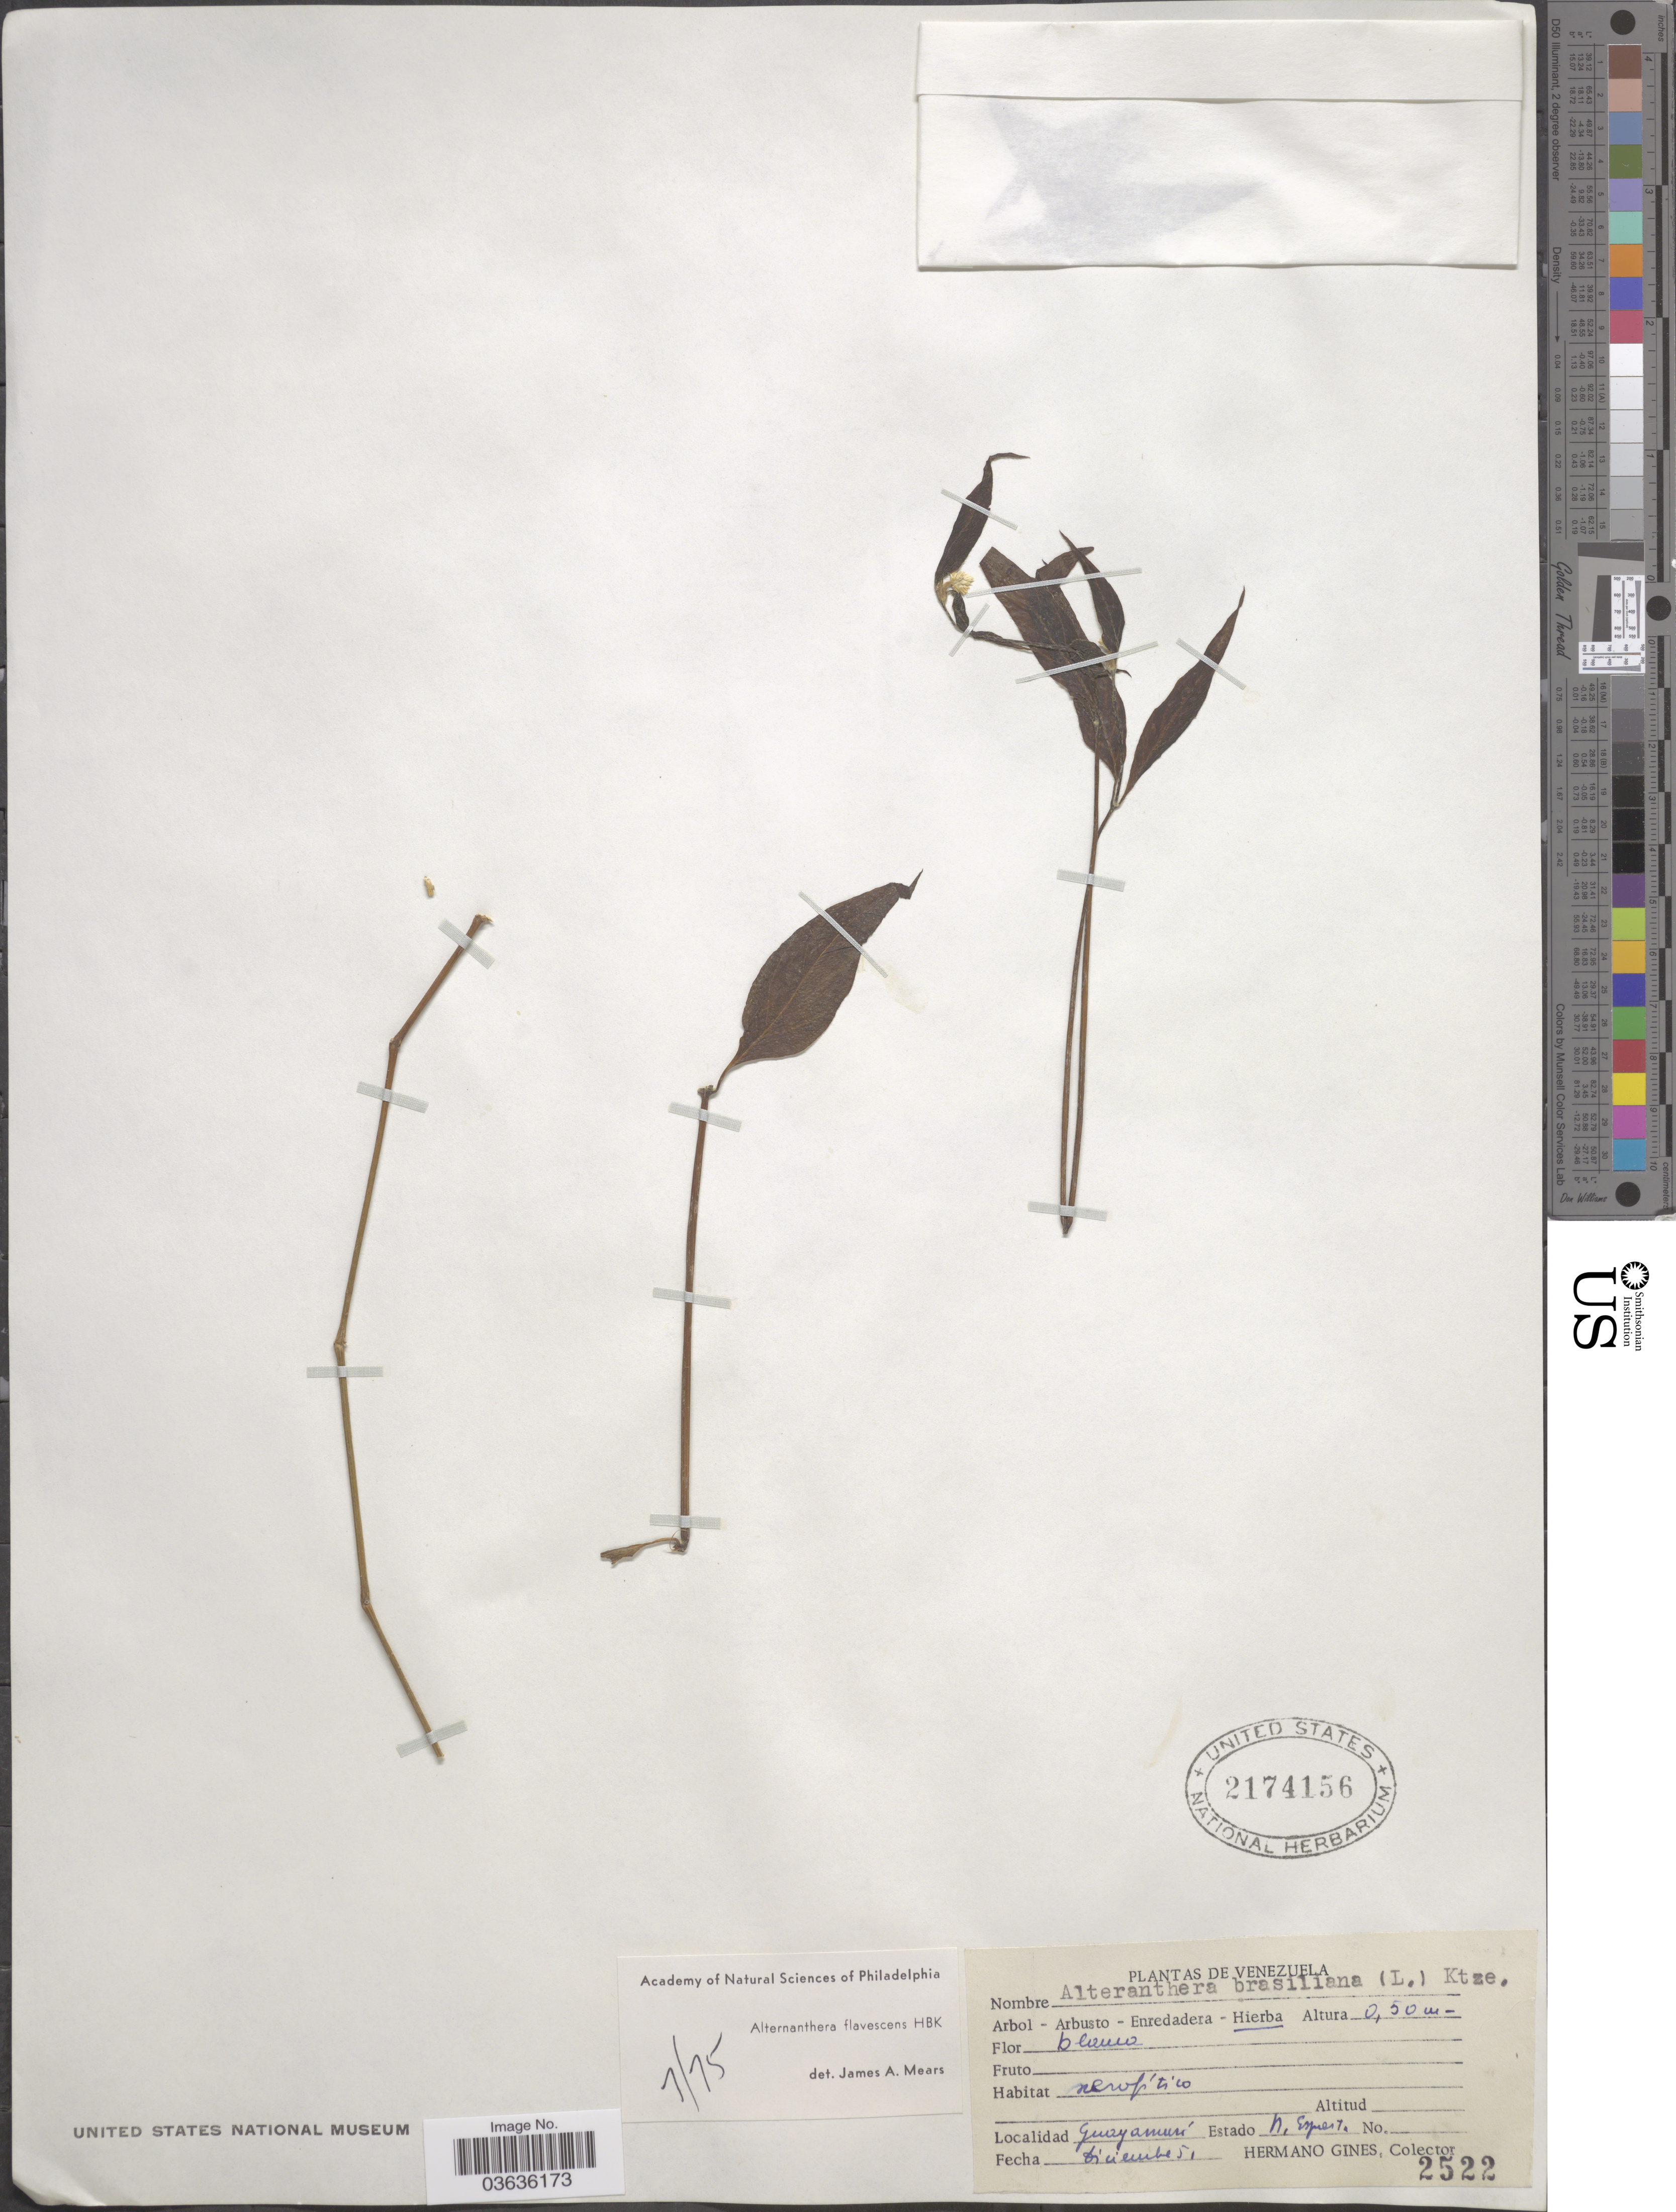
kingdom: Plantae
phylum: Tracheophyta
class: Magnoliopsida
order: Caryophyllales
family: Amaranthaceae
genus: Alternanthera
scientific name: Alternanthera flavescens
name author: Kunth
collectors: Bro. Gines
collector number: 2522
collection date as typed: Transcribed d/m/y: /12/51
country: Venezuela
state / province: Nueva Esparta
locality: Guayamurí.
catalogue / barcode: US 2174156